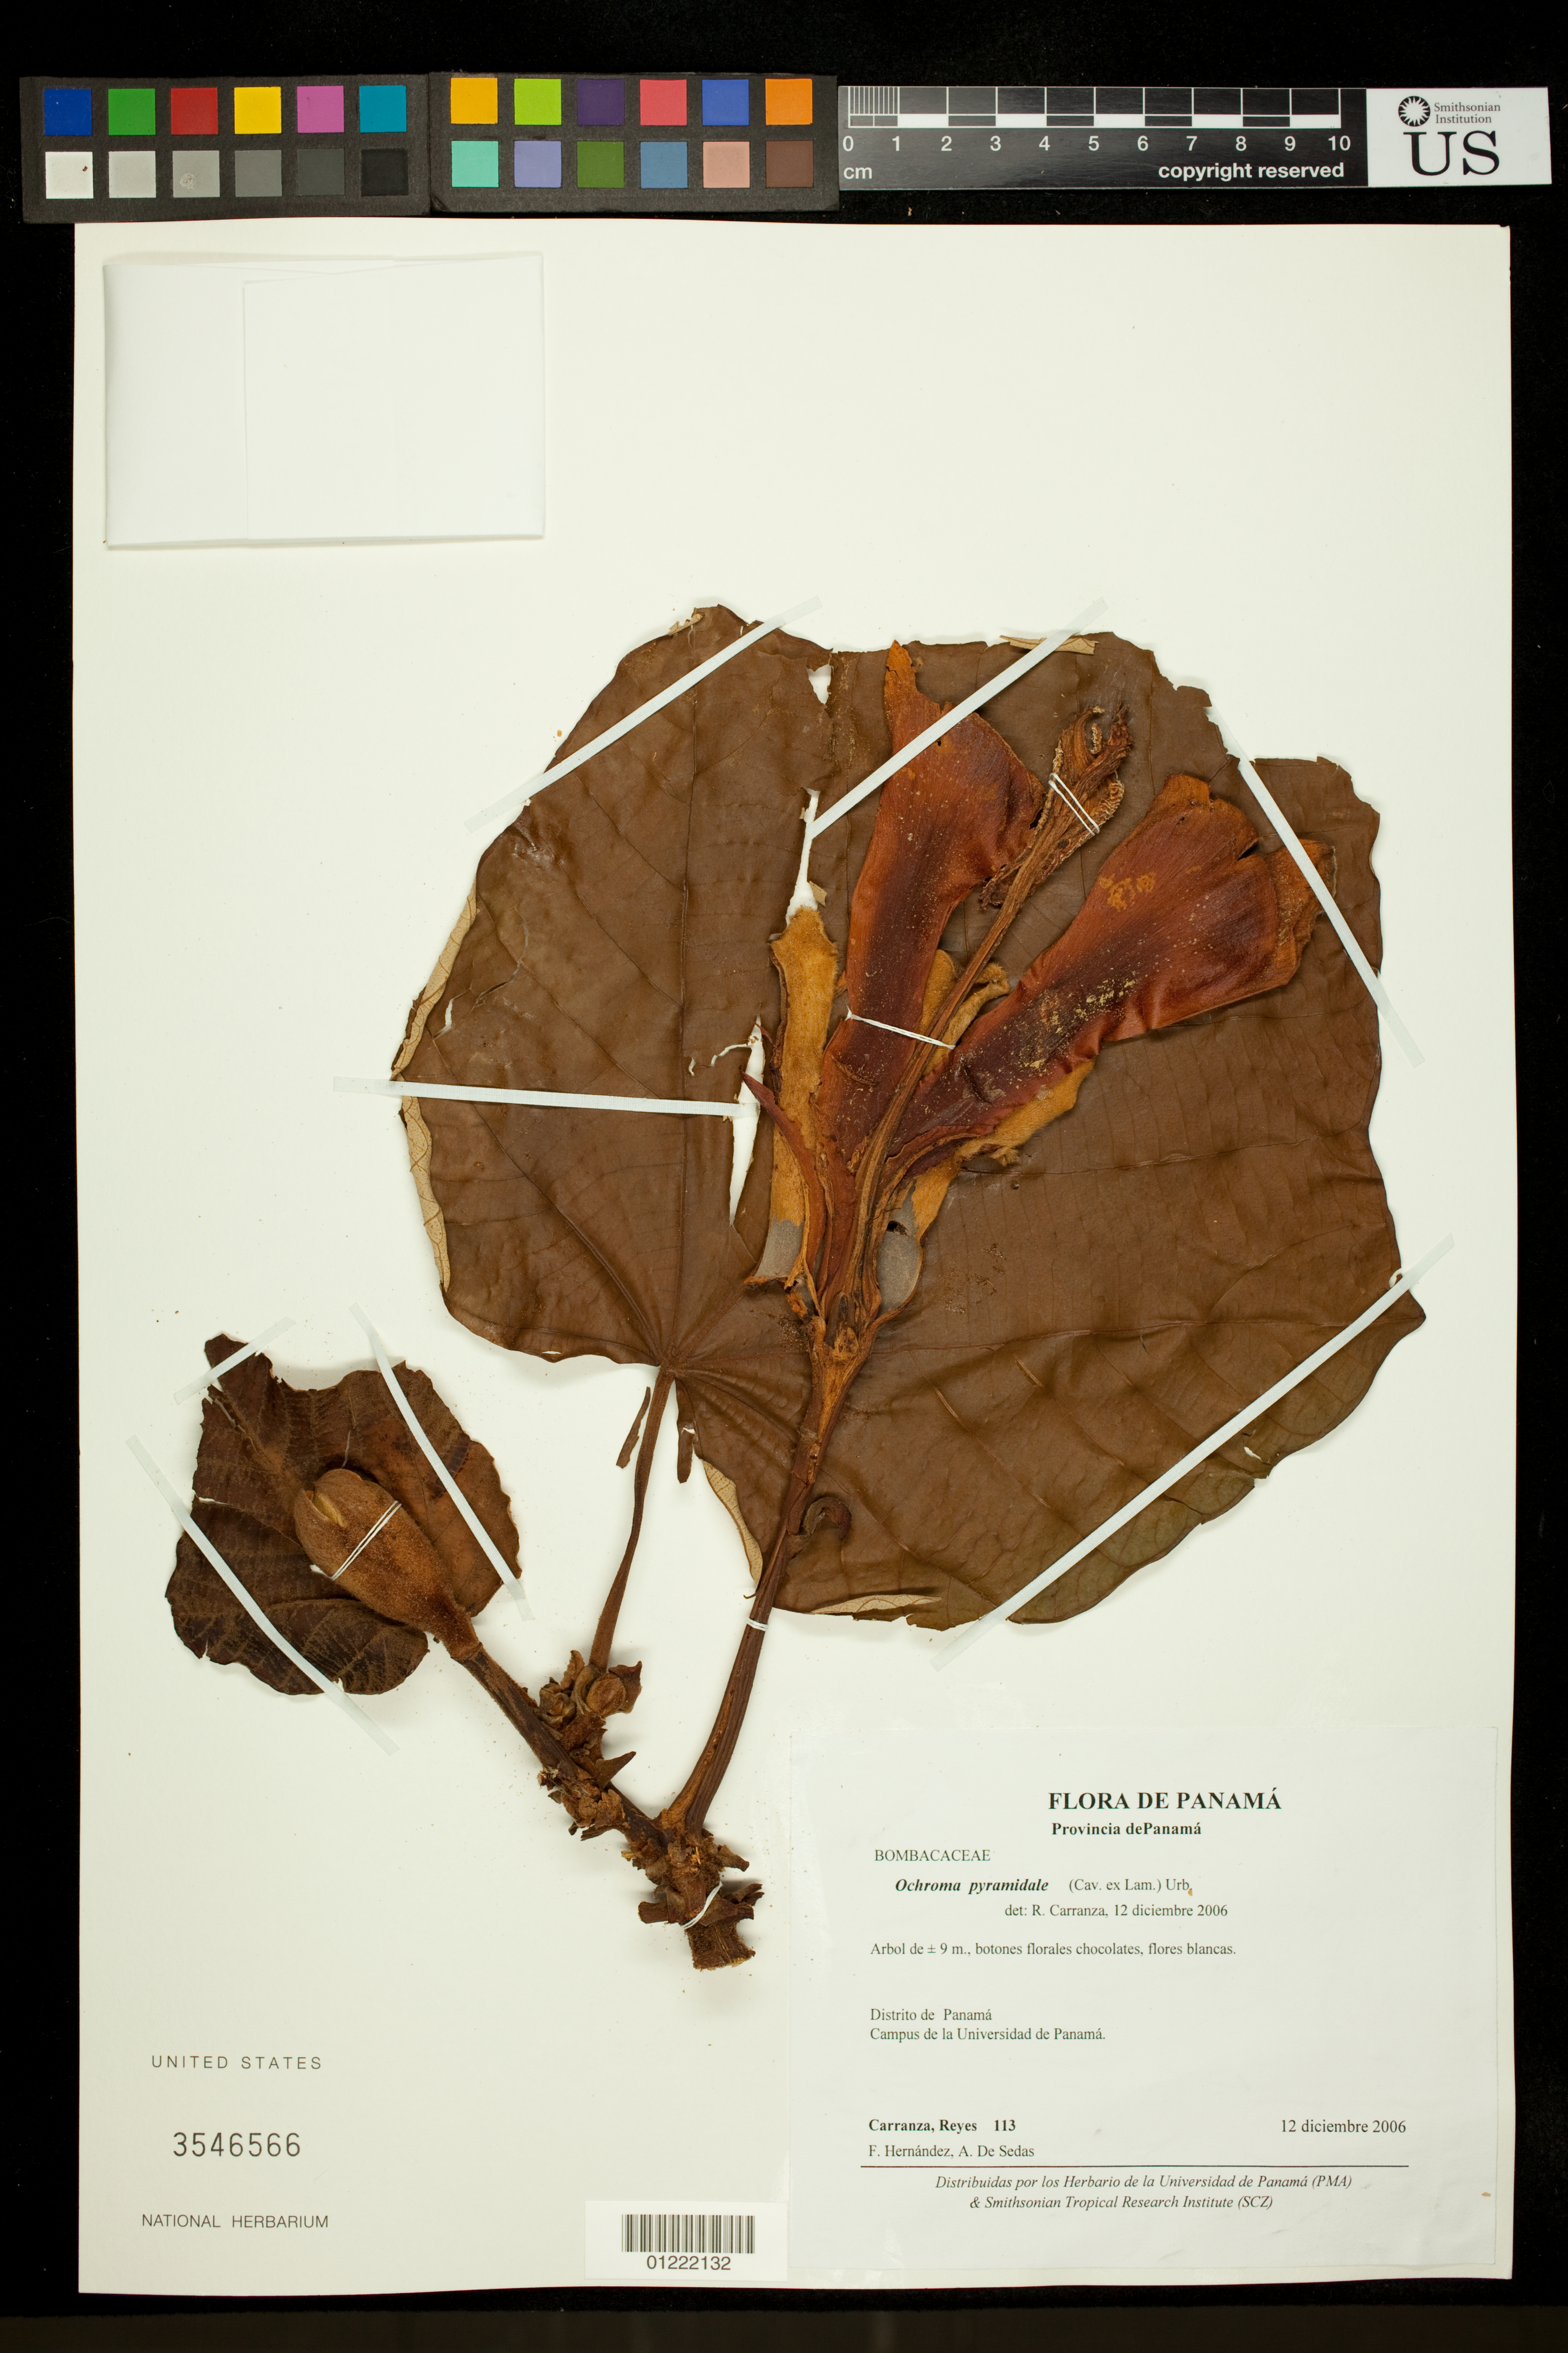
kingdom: Plantae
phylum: Tracheophyta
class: Magnoliopsida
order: Malvales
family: Malvaceae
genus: Ochroma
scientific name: Ochroma pyramidale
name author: (Cav. ex Lam.) Urb.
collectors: R. Carranza, F. Hernandez & A. De Sedas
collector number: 113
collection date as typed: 12 Dec 2006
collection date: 2006-12-12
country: Panama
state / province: Panamá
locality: Distrito de Panamá. Campus de la Universidad de Panamá.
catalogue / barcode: US 3546566